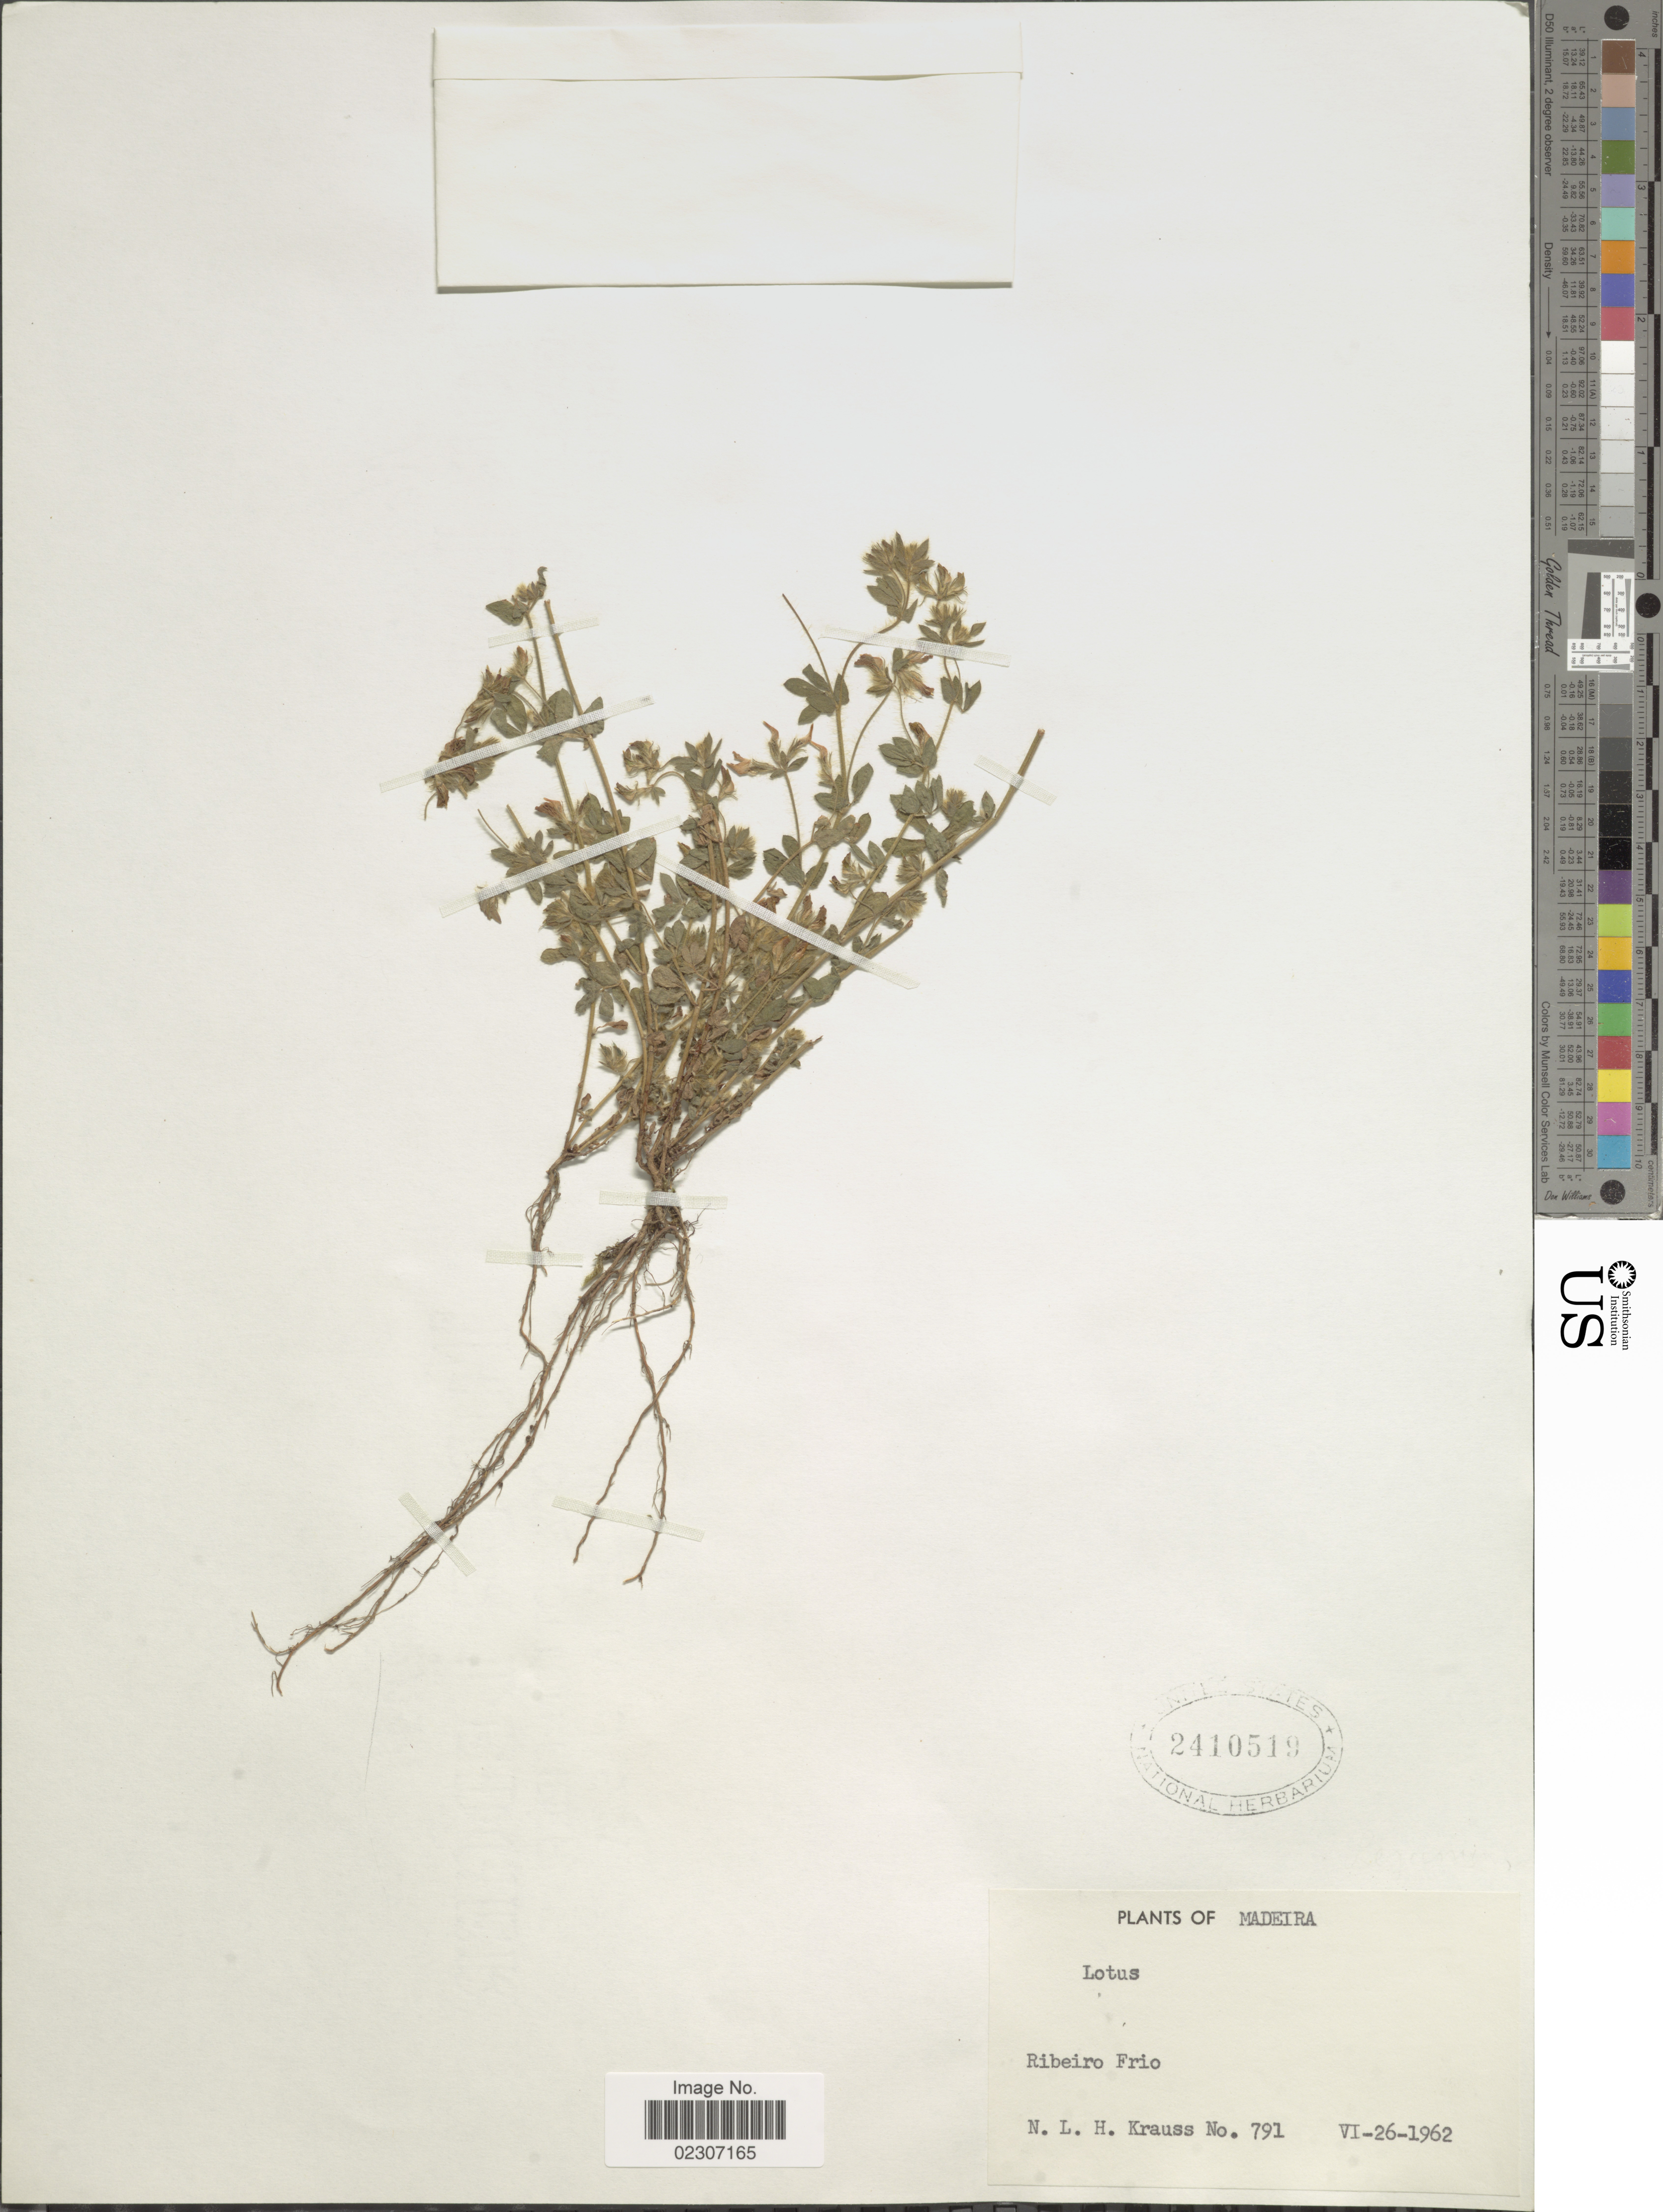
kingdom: Plantae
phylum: Tracheophyta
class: Magnoliopsida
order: Fabales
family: Fabaceae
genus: Lotus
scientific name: Lotus sp.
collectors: N. Krauss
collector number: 791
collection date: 1962-06-26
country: Portugal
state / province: Madeira (Aut. Reg.)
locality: Madeira, Rbeiro Frio.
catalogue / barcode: US 2410519